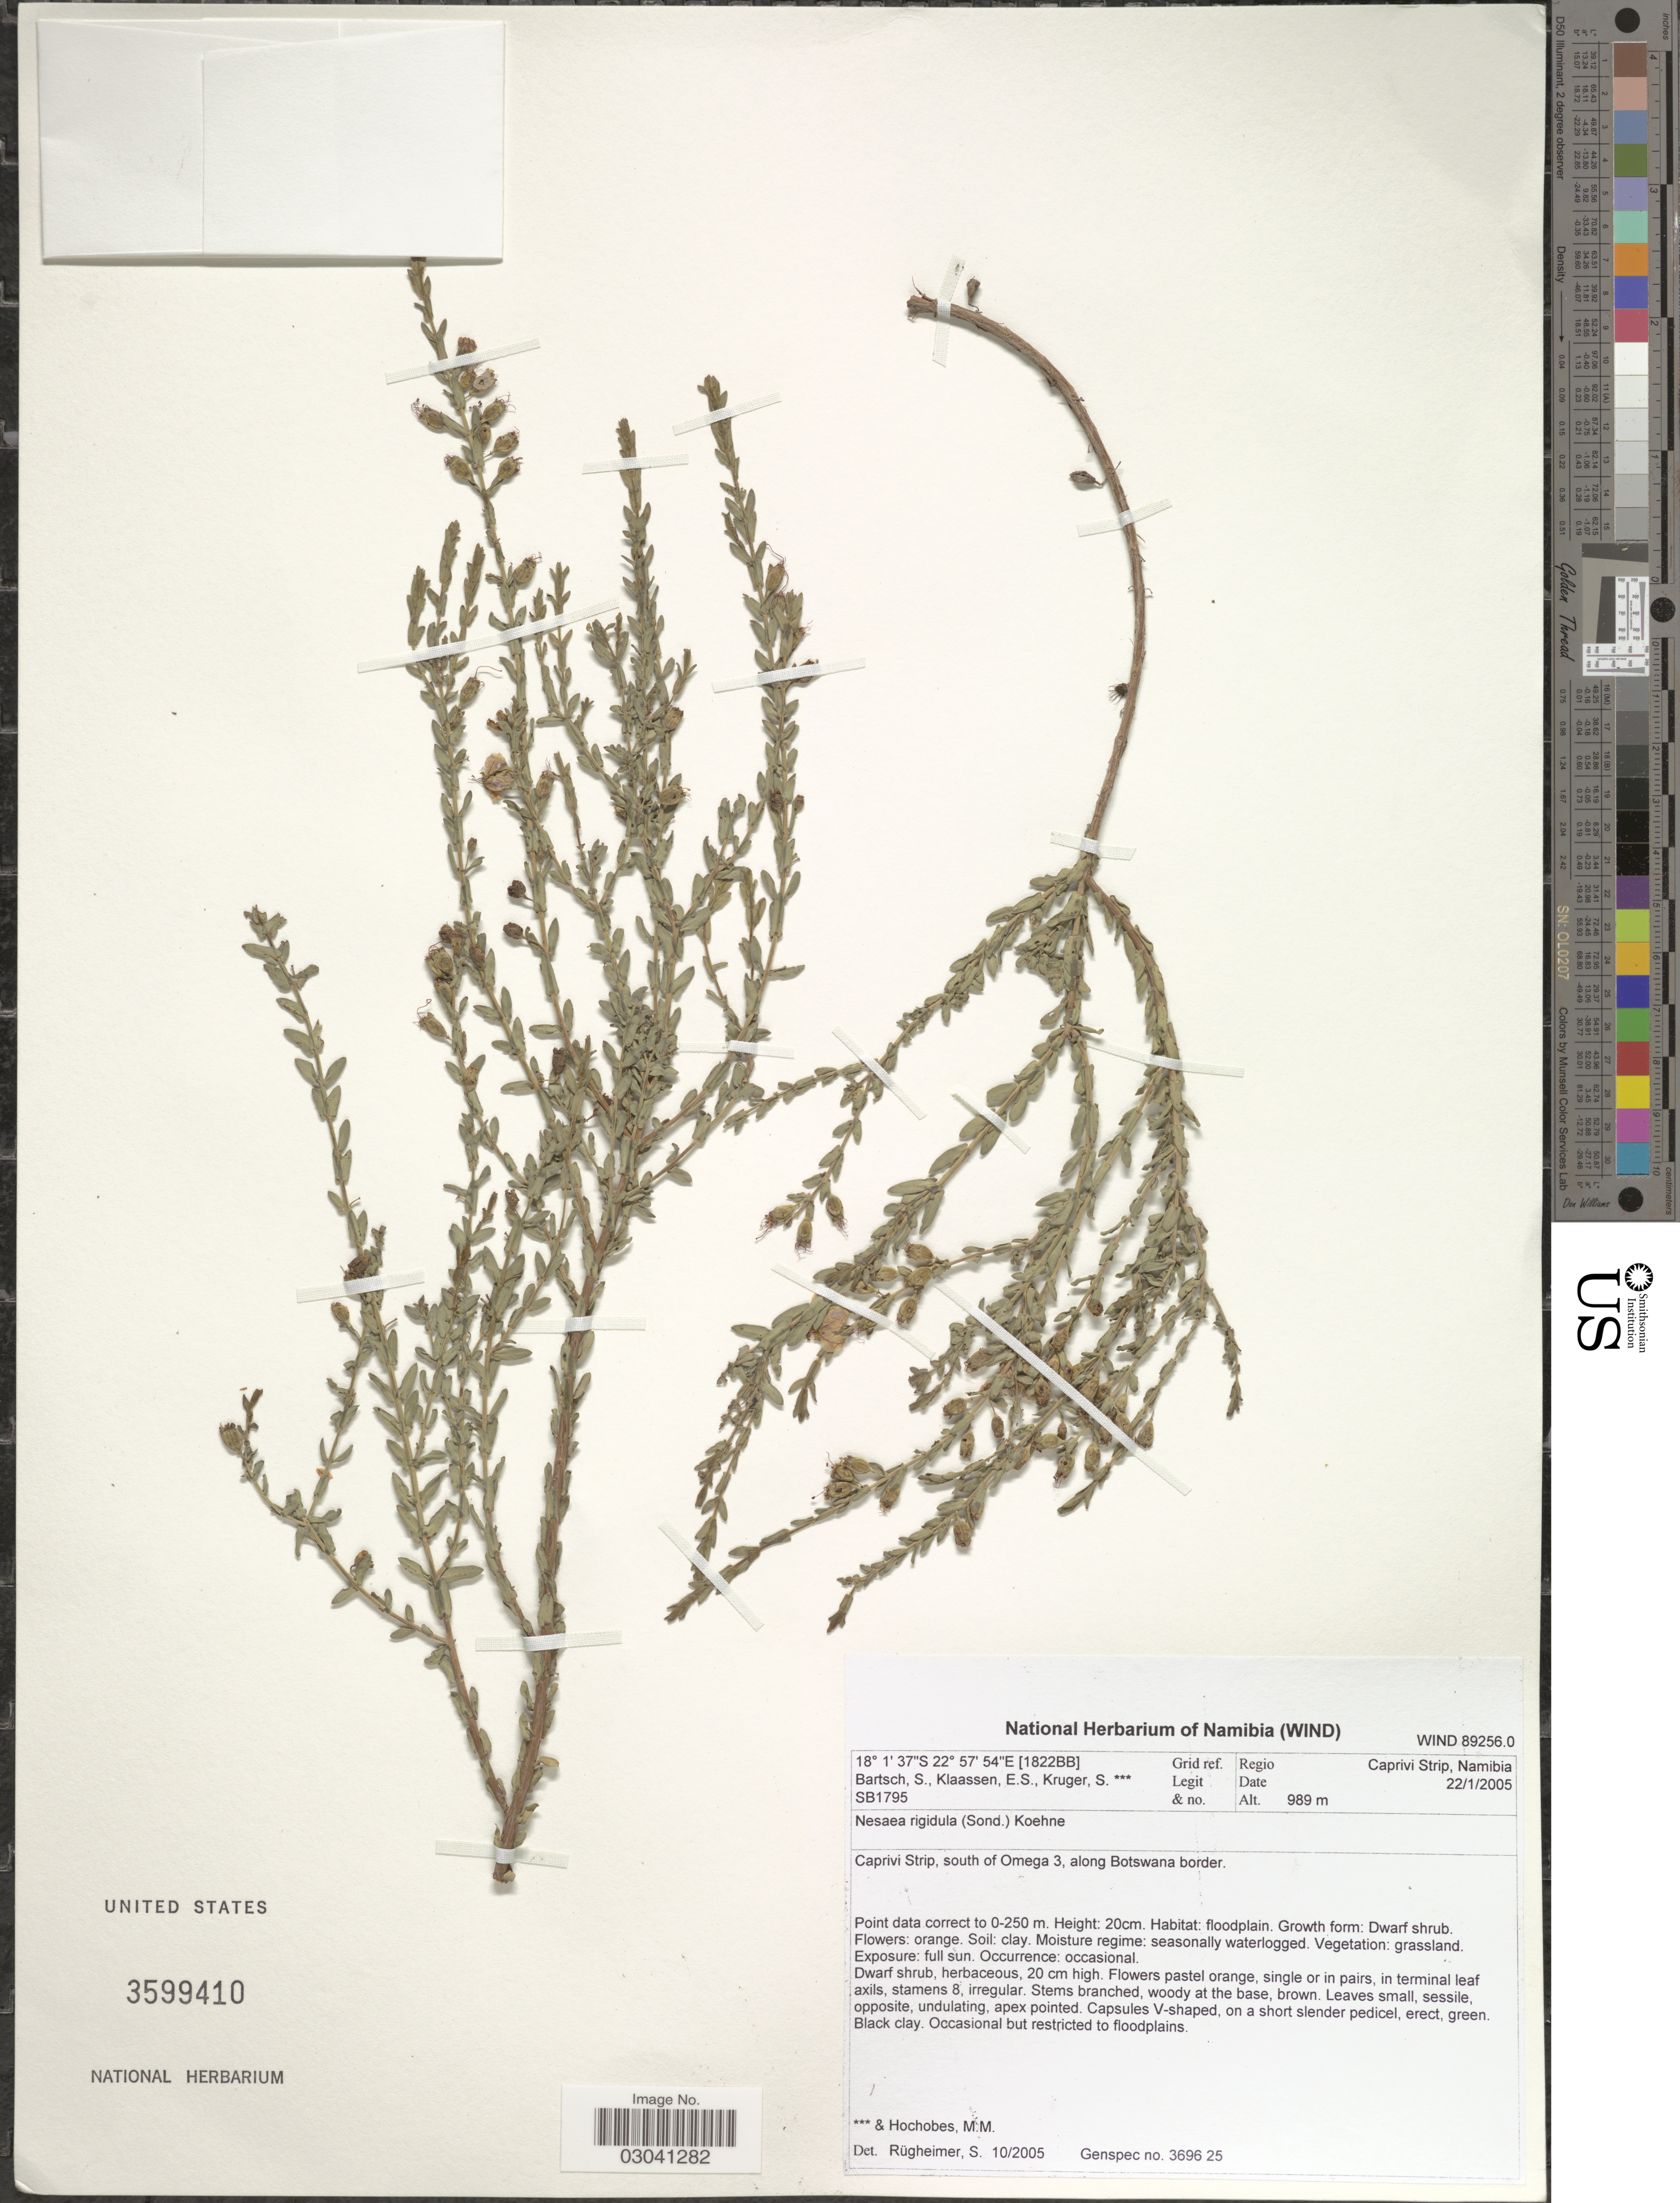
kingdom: Plantae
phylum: Tracheophyta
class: Magnoliopsida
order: Myrtales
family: Lythraceae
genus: Ammannia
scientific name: Ammannia rigidula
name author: (Sond.) S.A. Graham & Gandhi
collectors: S. Bartsch, E. S. Klaassen & S. Kruger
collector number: SB1795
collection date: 2005-01-22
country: Namibia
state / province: Caprivi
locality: Grid Ref. [1822BB], Regio Caprivi Strip, Namibia, Caprivi Strip, south of Omega 3, along Botswana border.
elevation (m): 989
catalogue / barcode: US 3599410